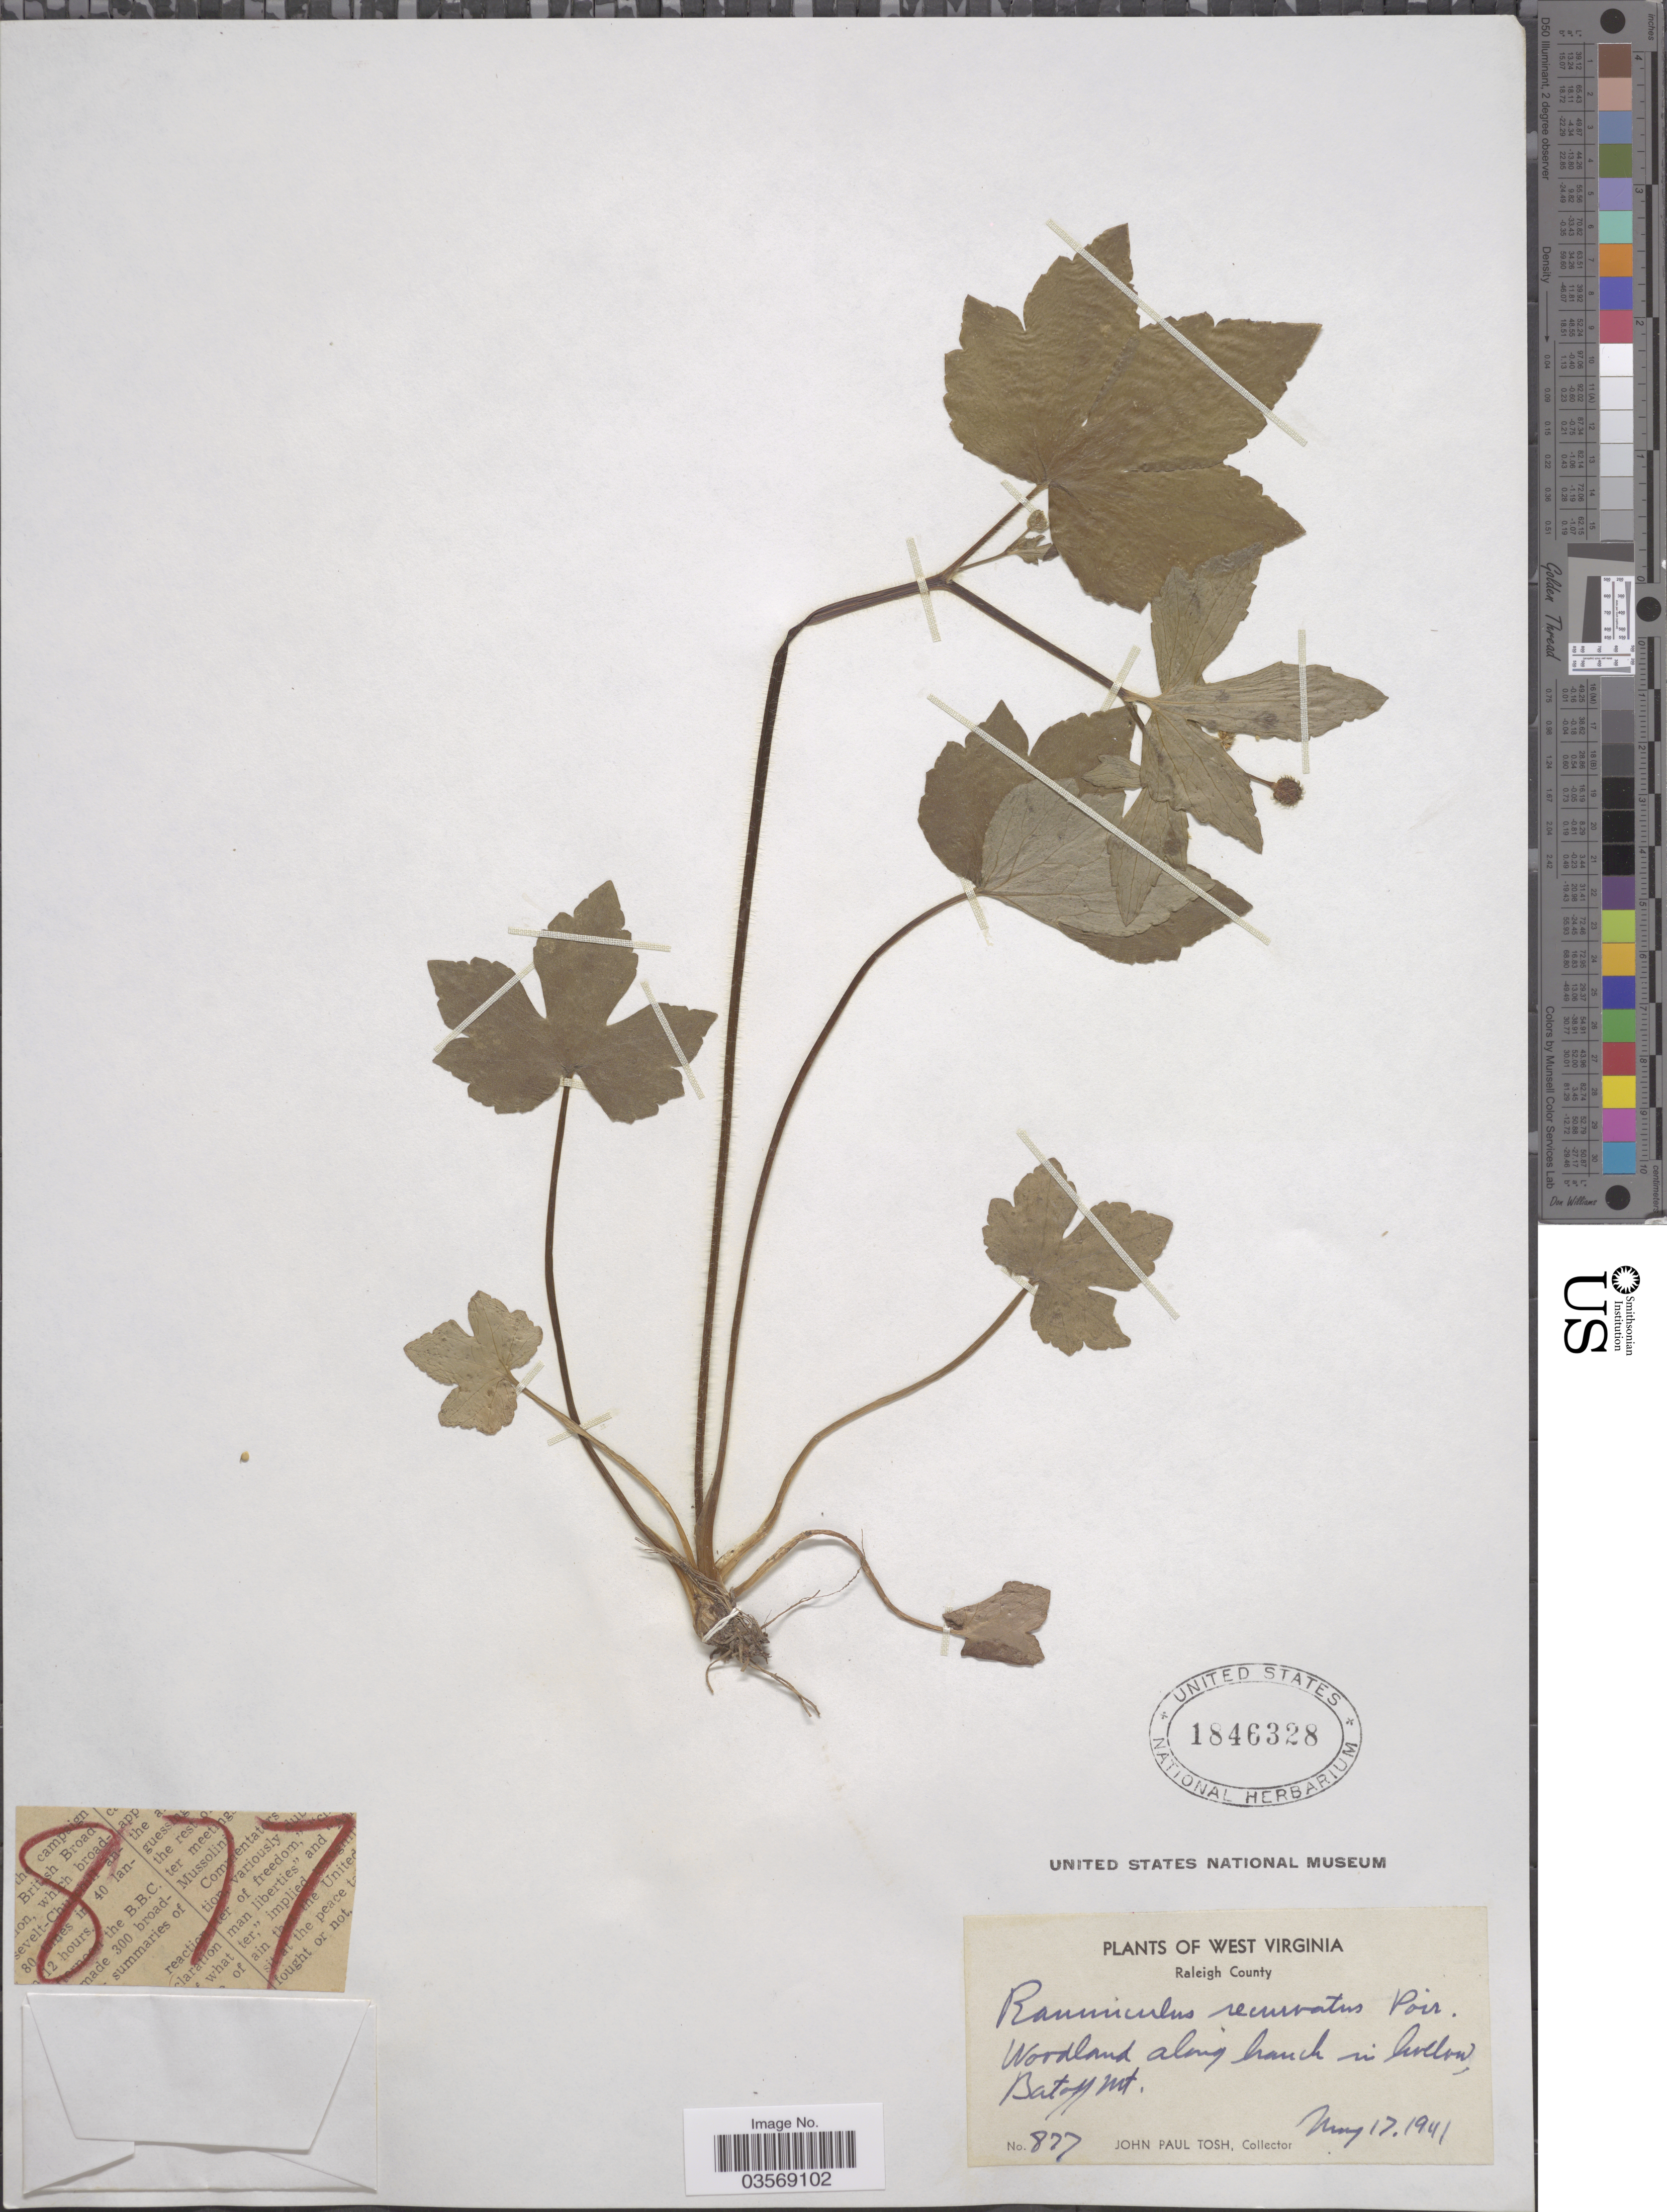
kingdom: Plantae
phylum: Tracheophyta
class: Magnoliopsida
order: Ranunculales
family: Ranunculaceae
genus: Ranunculus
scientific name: Ranunculus recurvatus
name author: Poir.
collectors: J. Tosh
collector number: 877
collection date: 1941-05-17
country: United States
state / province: West Virginia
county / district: Raleigh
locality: Raleigh County. Along branch in hollow, Baton Mt.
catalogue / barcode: US 1846328